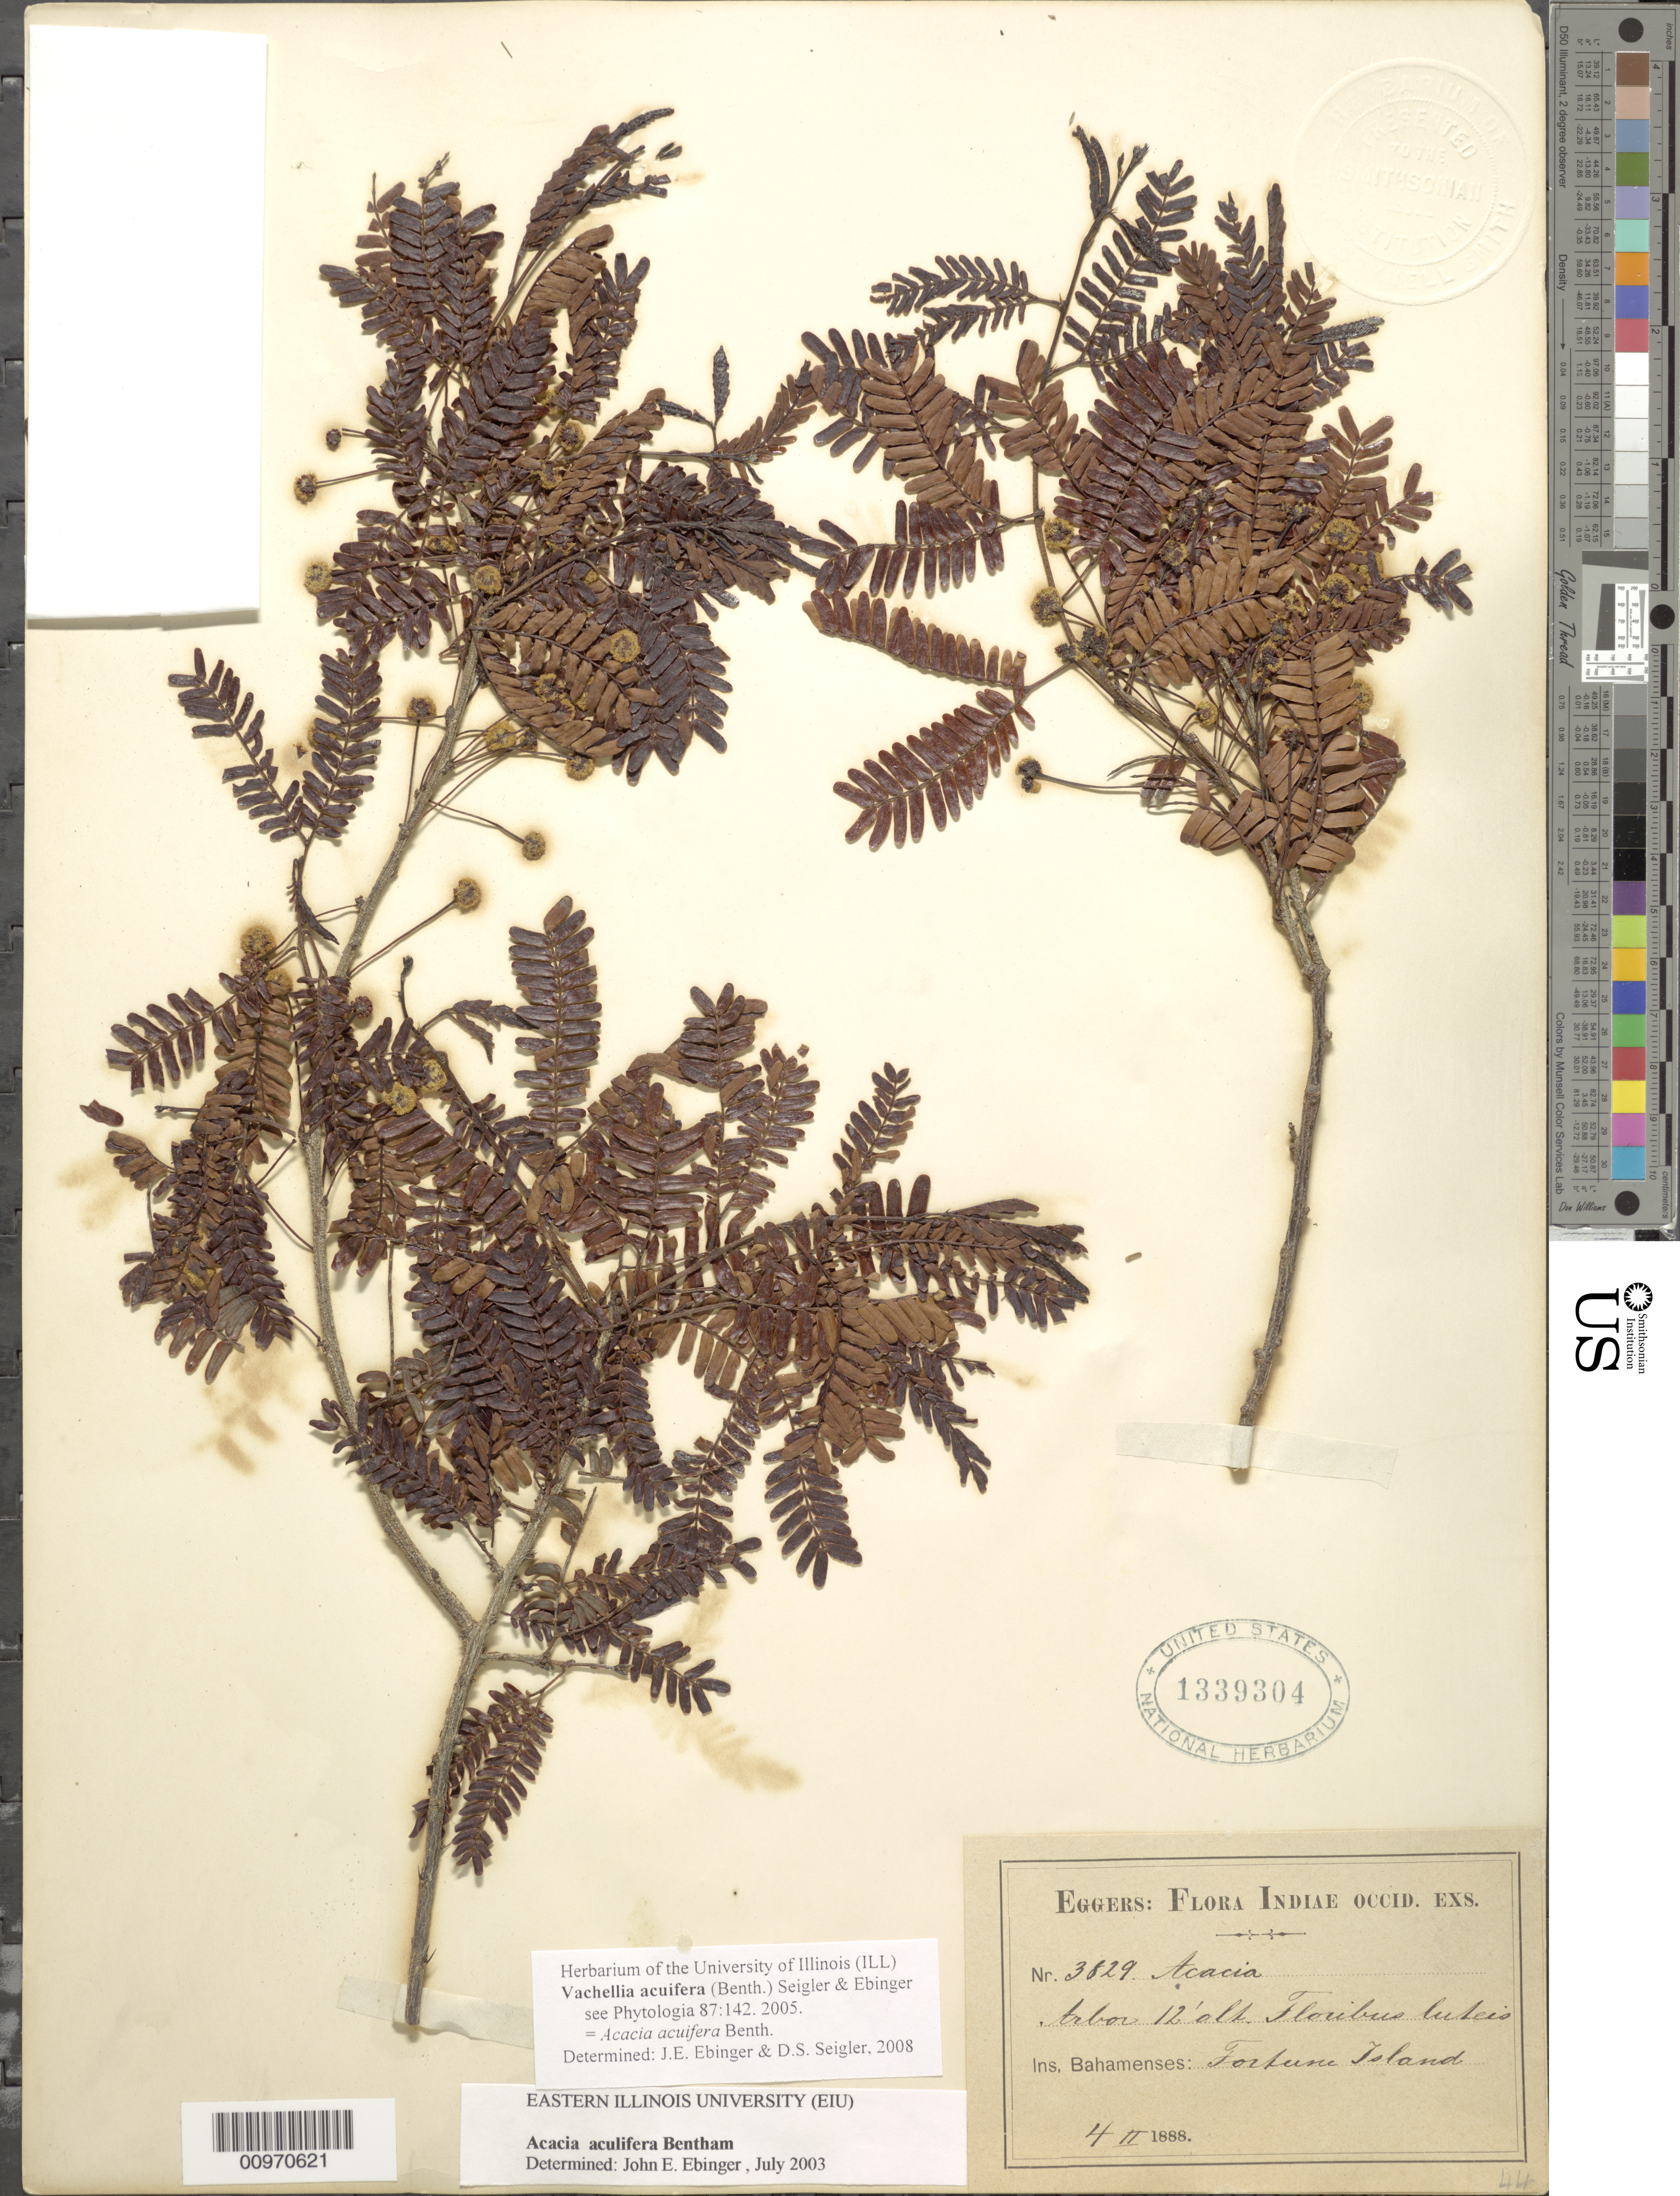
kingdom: Plantae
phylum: Tracheophyta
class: Magnoliopsida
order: Fabales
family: Fabaceae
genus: Vachellia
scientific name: Vachellia acuifera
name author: (Benth.) Seigler & Ebinger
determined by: Ebinger, J. E.; Seigler, David S.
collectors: H. F. A. von Eggers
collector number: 3829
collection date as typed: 04 Feb 1888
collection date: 1888-02-04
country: Bahamas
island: Fortune I.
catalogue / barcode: US 1339304